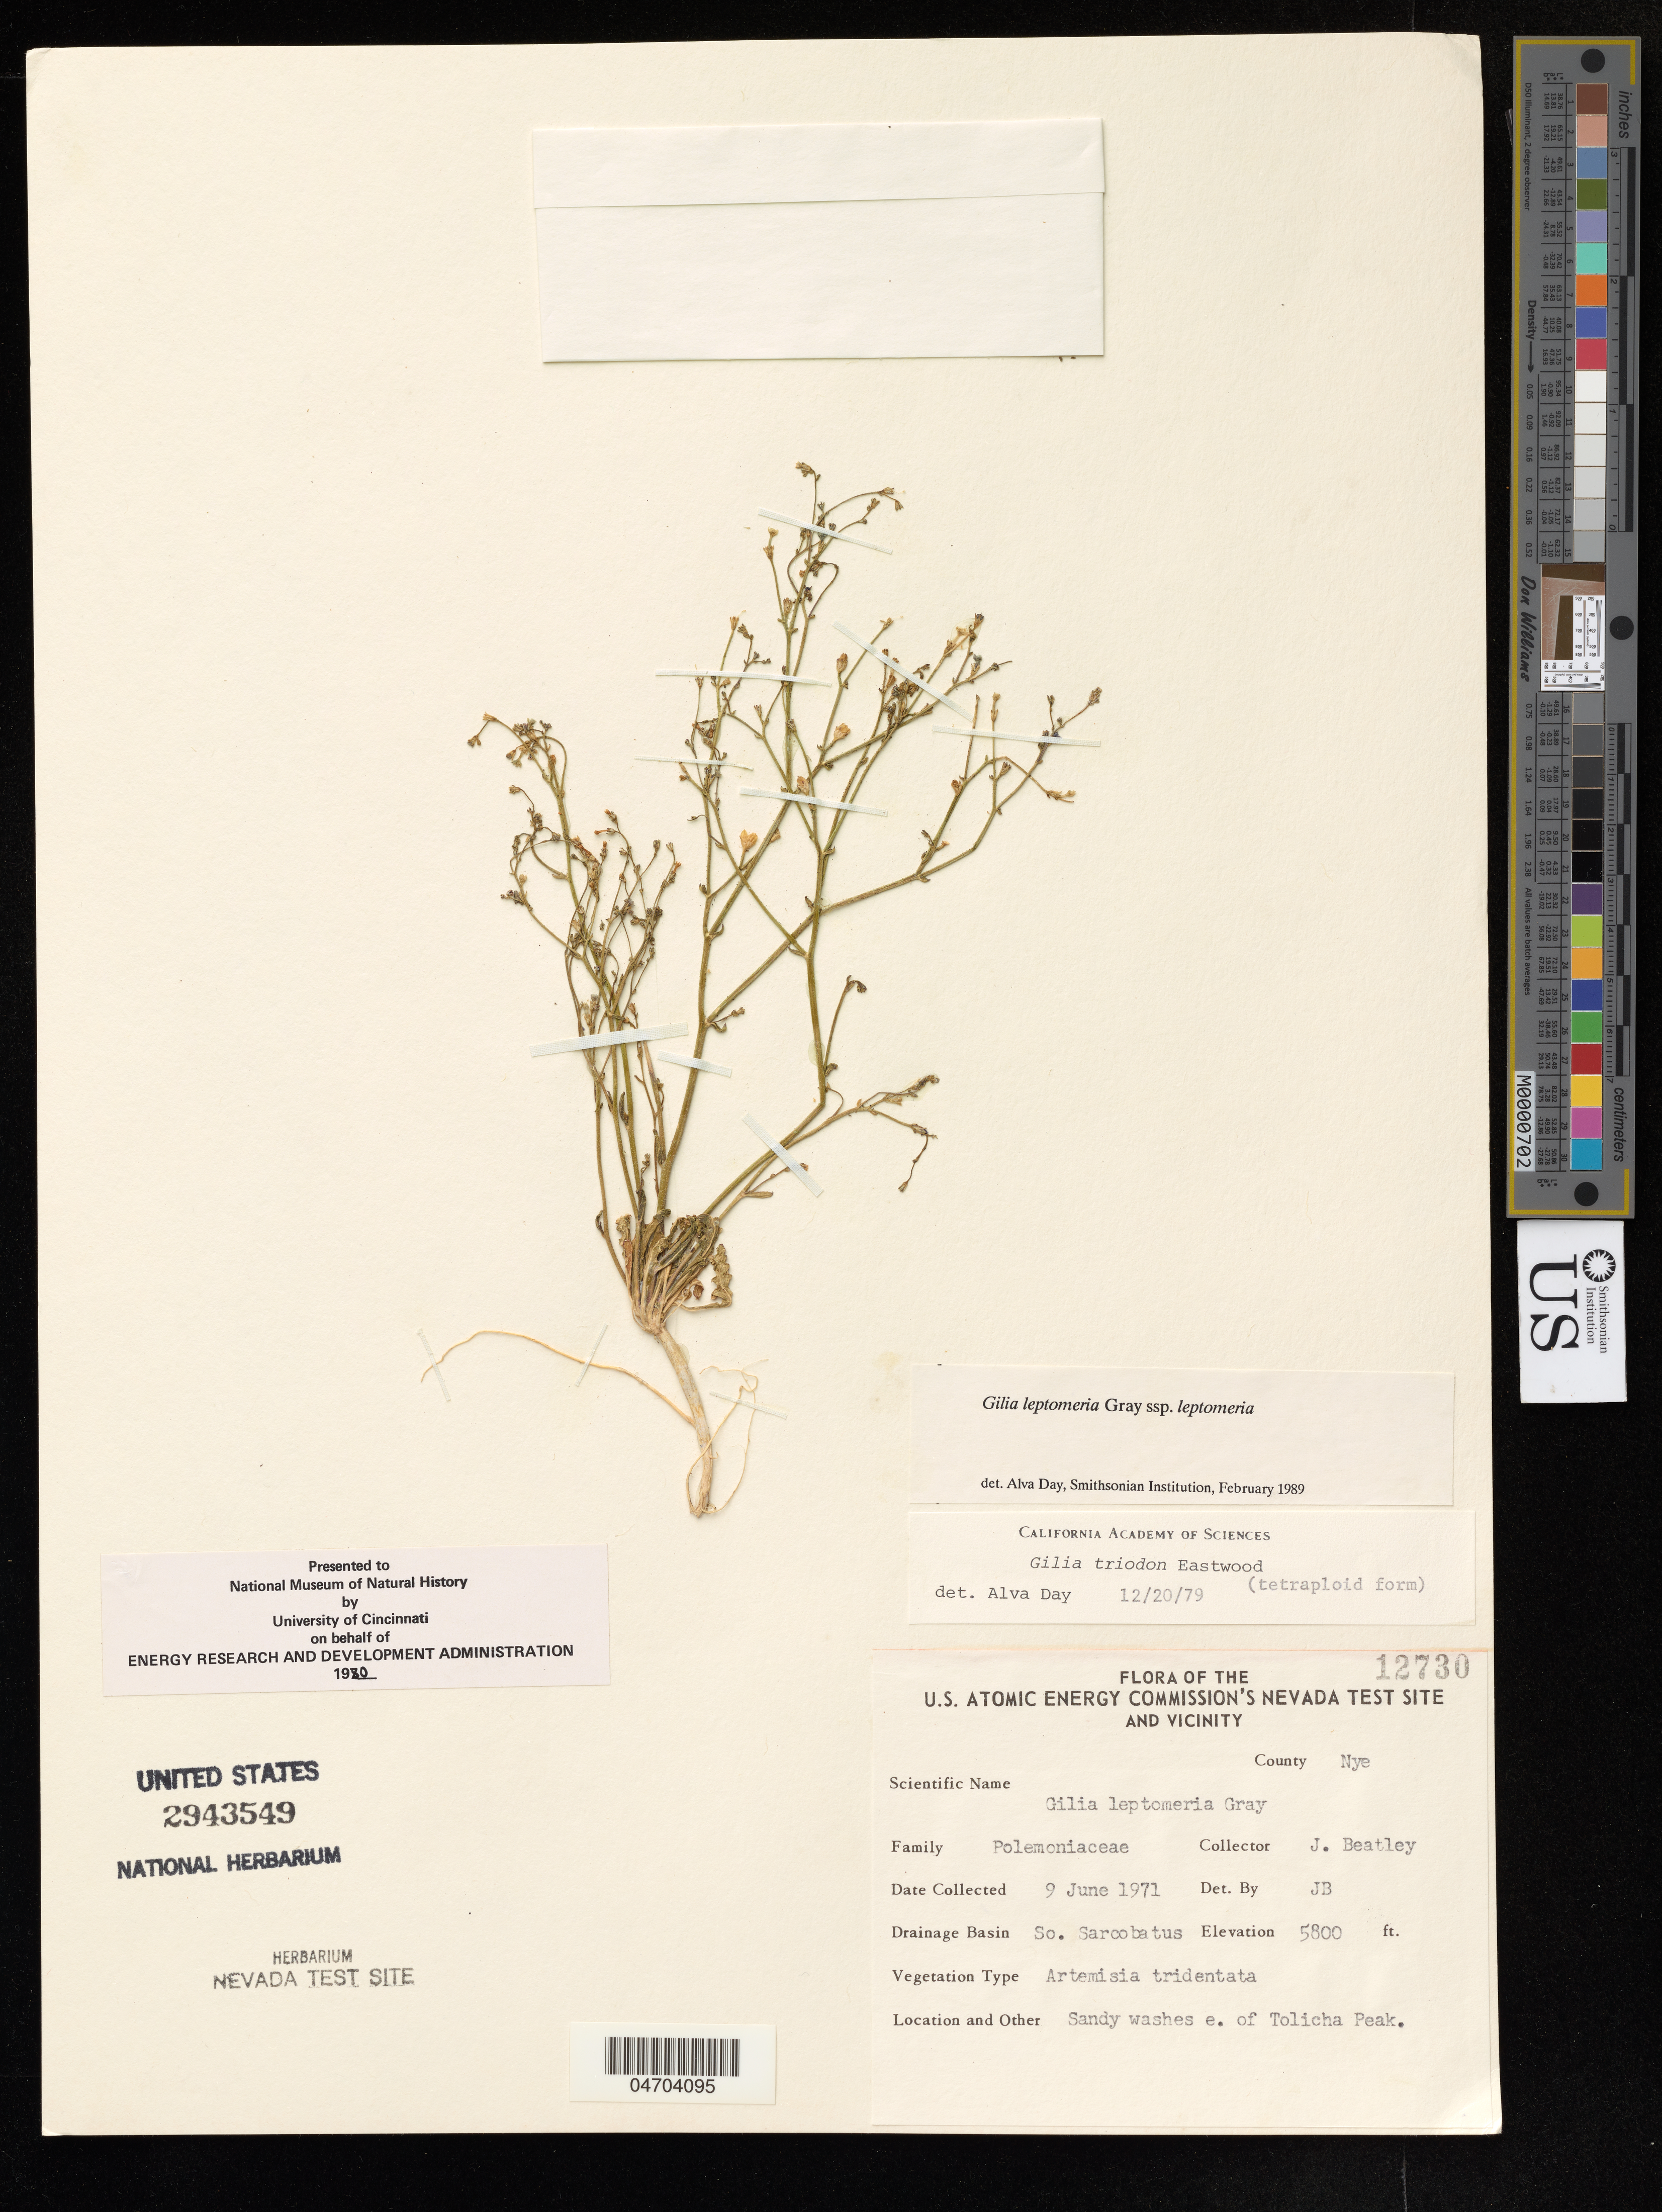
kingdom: Plantae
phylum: Tracheophyta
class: Magnoliopsida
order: Ericales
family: Polemoniaceae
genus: Aliciella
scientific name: Aliciella leptomeria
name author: (A. Gray) J.M. Porter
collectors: J. Beatley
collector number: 12730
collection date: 1971-06-09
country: United States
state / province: Nevada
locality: Nye. Sandy washes e. of Tolicha Peak.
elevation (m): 1768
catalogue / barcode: US 2943549